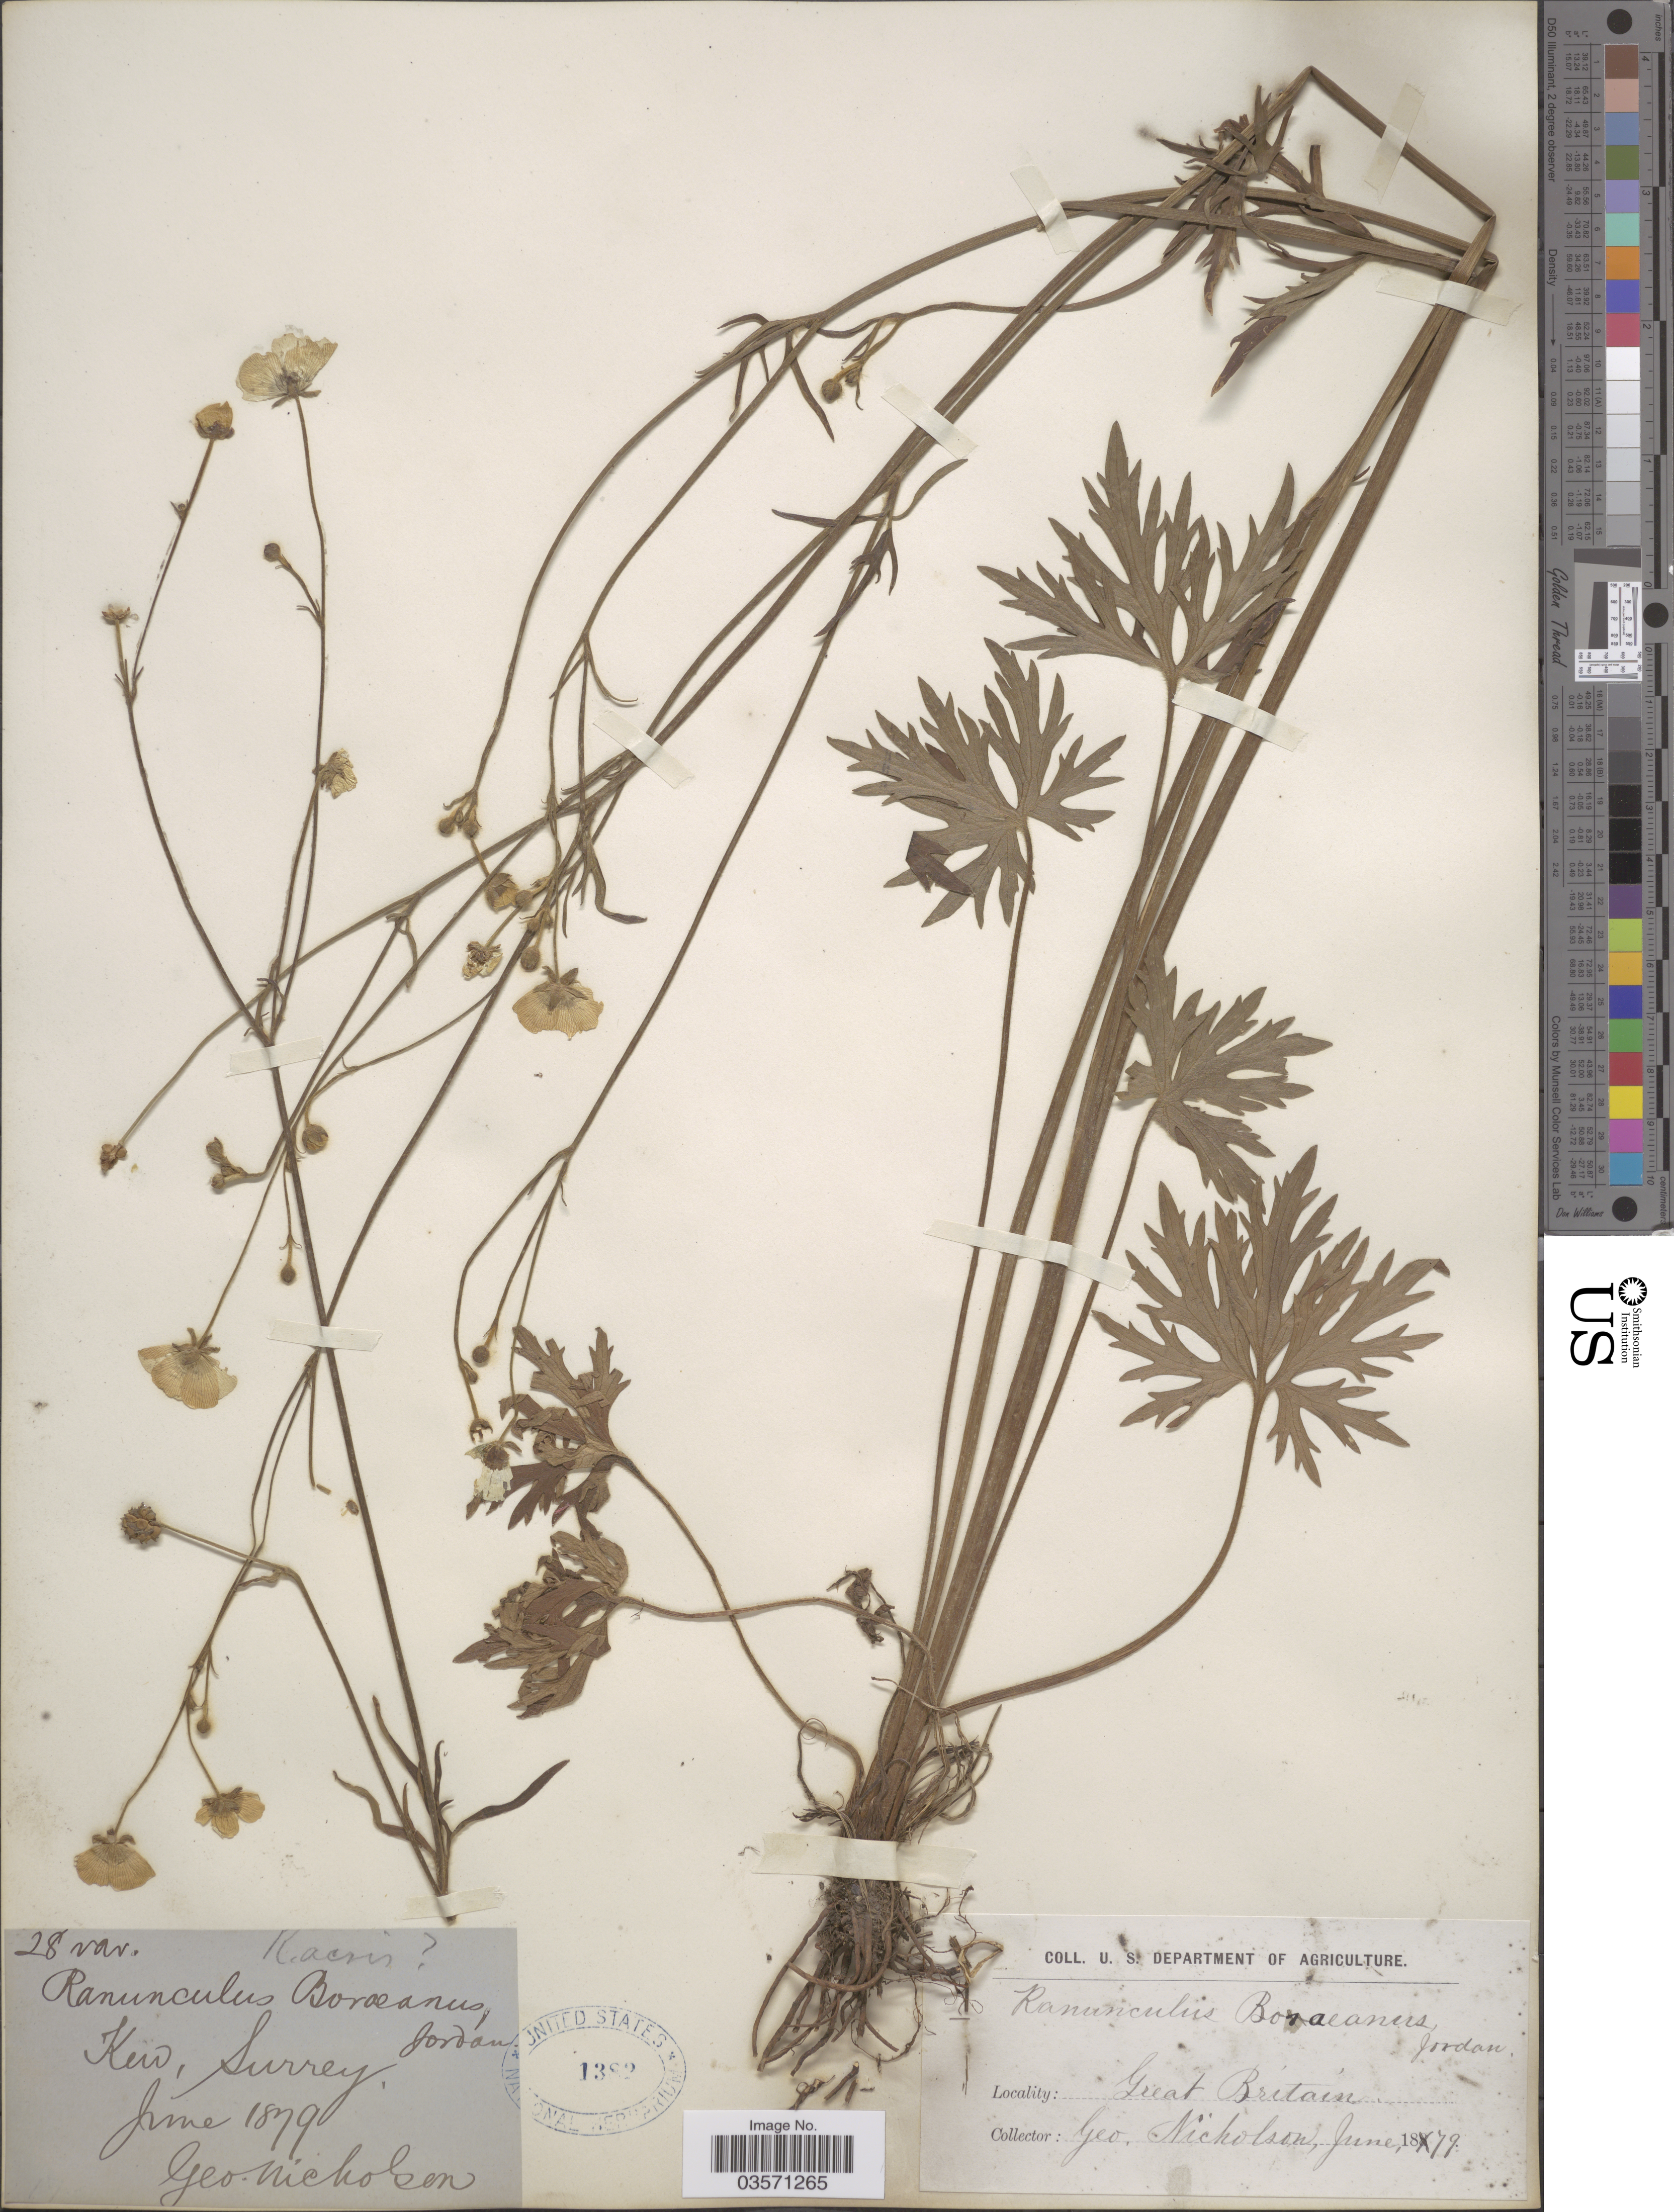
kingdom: Plantae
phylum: Tracheophyta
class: Magnoliopsida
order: Ranunculales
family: Ranunculaceae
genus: Ranunculus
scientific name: Ranunculus boraeanus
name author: Jord.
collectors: G. Nicholson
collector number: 28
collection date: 1879-06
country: United Kingdom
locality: Surrey. Great Britain.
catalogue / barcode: US 1382